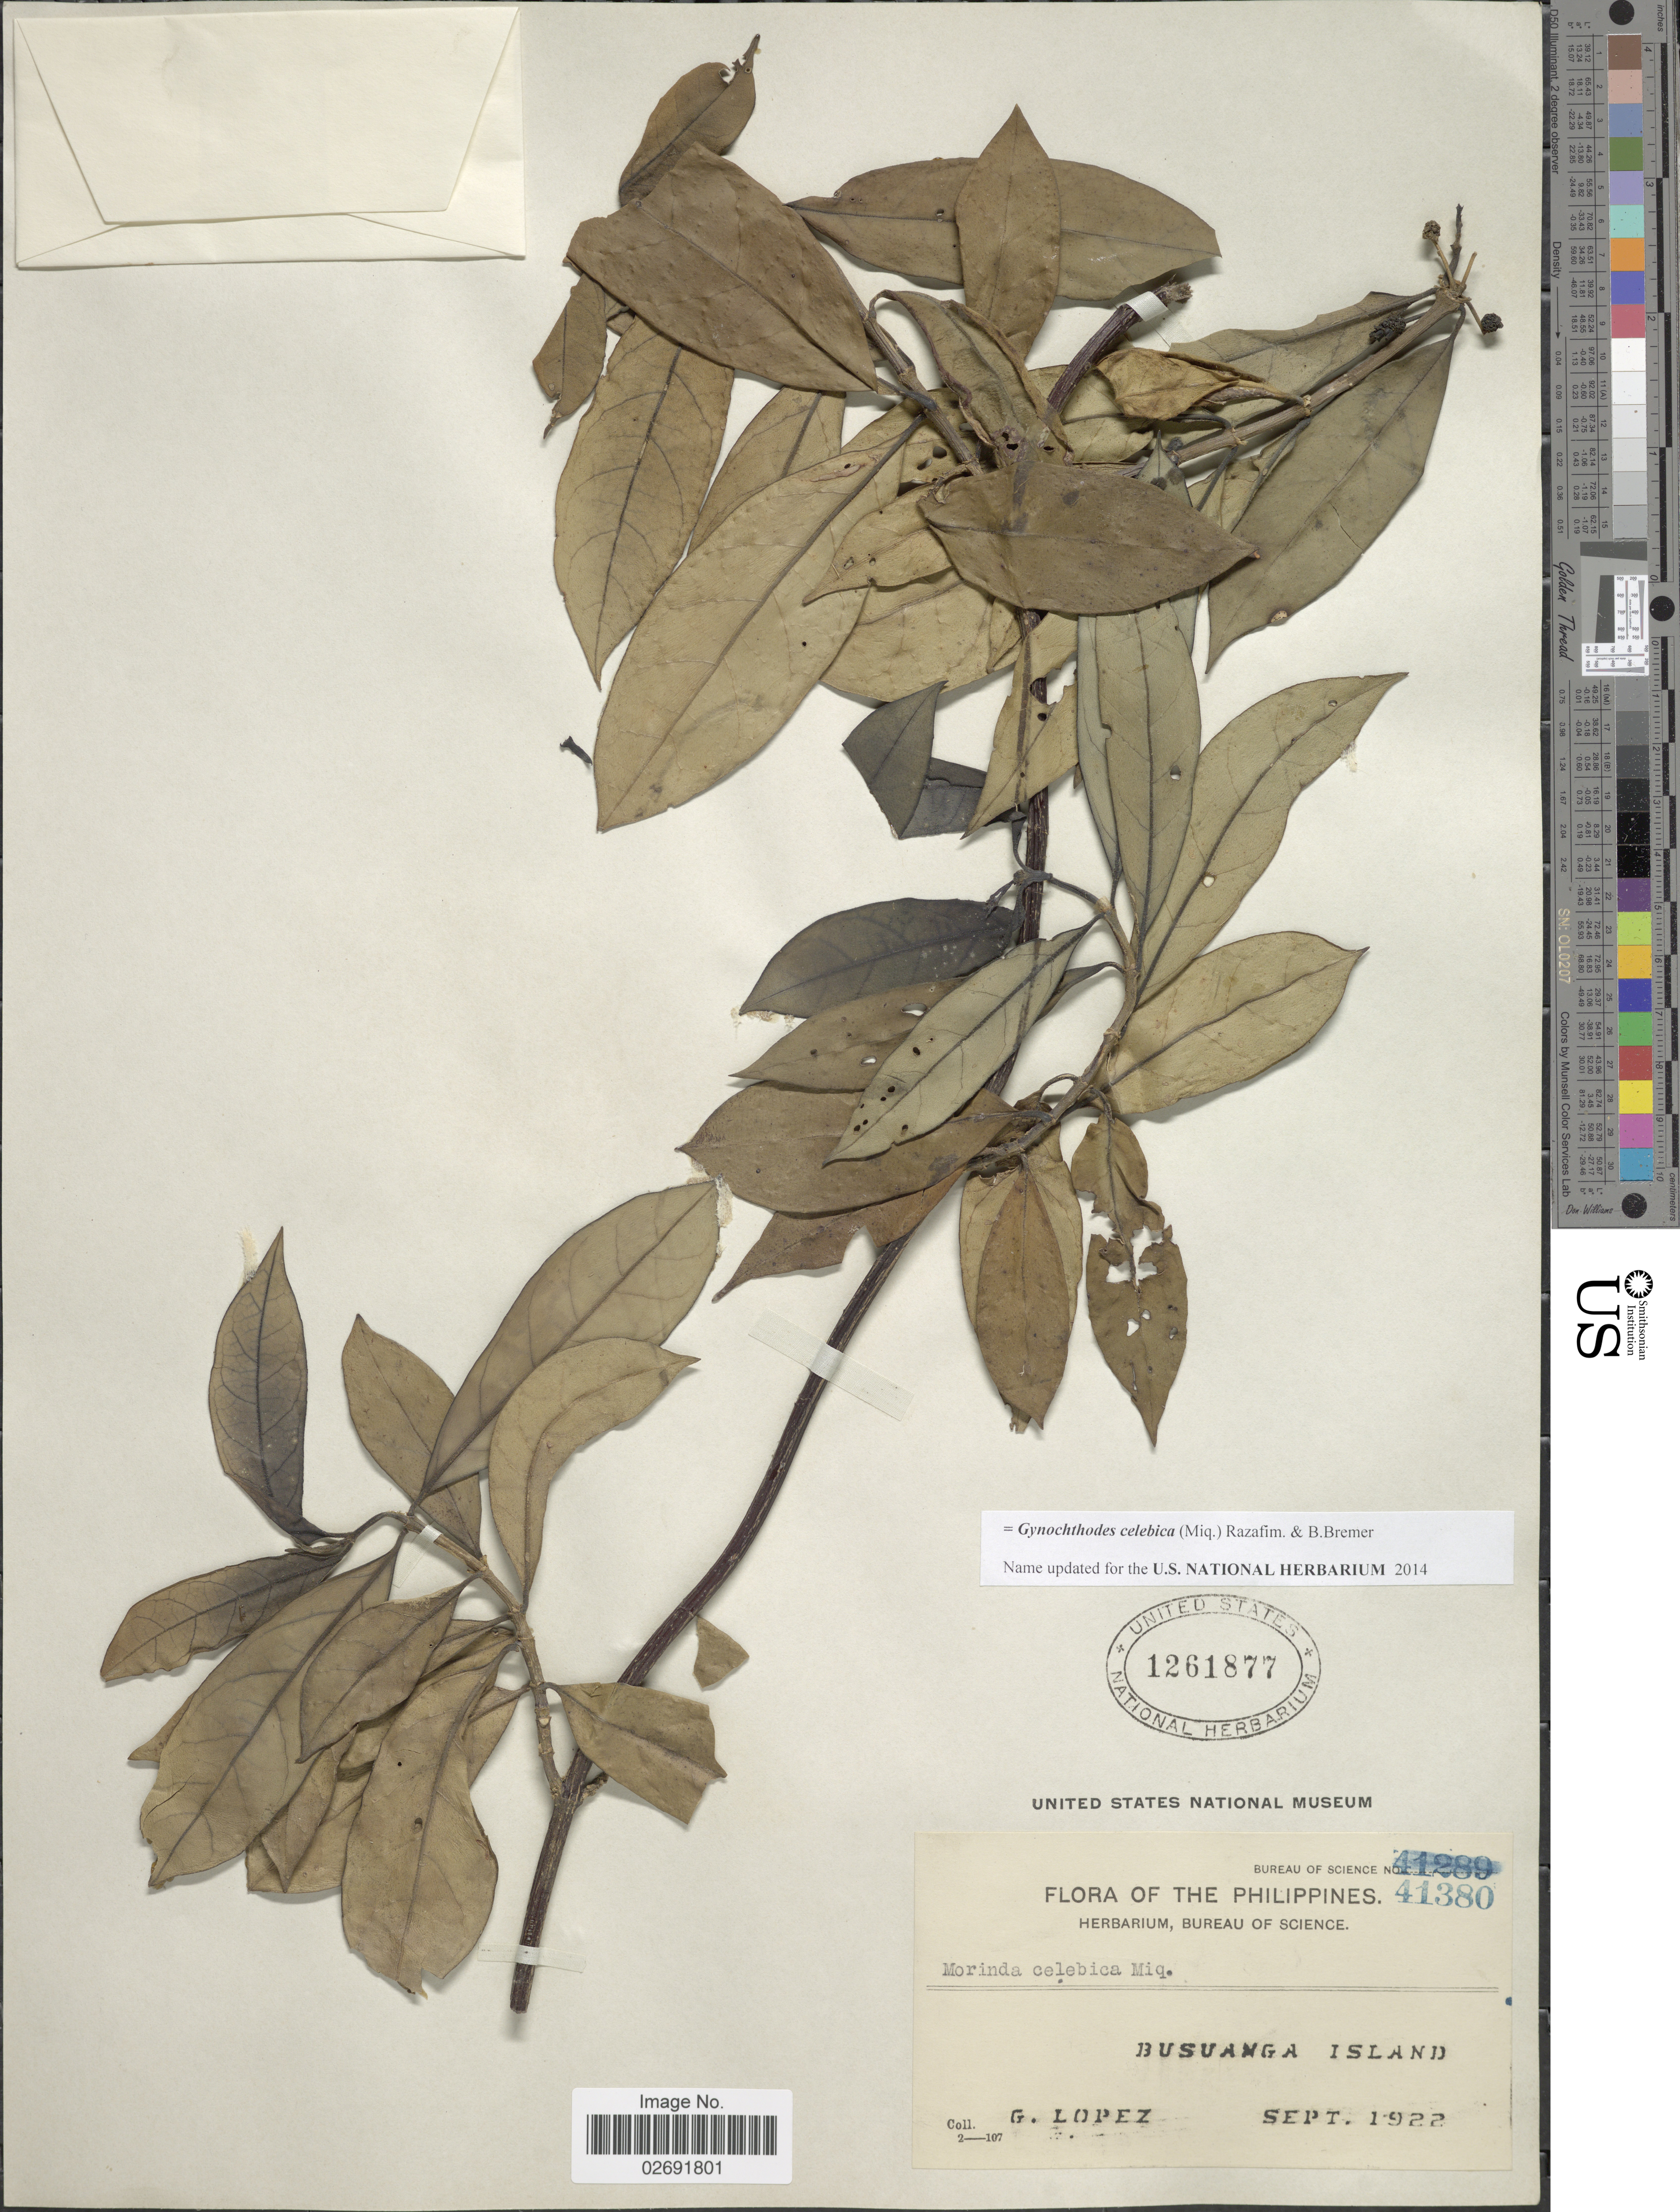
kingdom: Plantae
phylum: Tracheophyta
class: Magnoliopsida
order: Gentianales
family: Rubiaceae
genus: Gynochthodes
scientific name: Gynochthodes celebica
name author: (Miq.) Razafim. & B. Bremer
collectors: G. Lopéz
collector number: Bureau of Science 41380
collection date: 1922-09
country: Philippines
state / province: Mimaropa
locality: Busuanga Island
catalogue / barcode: US 1261877